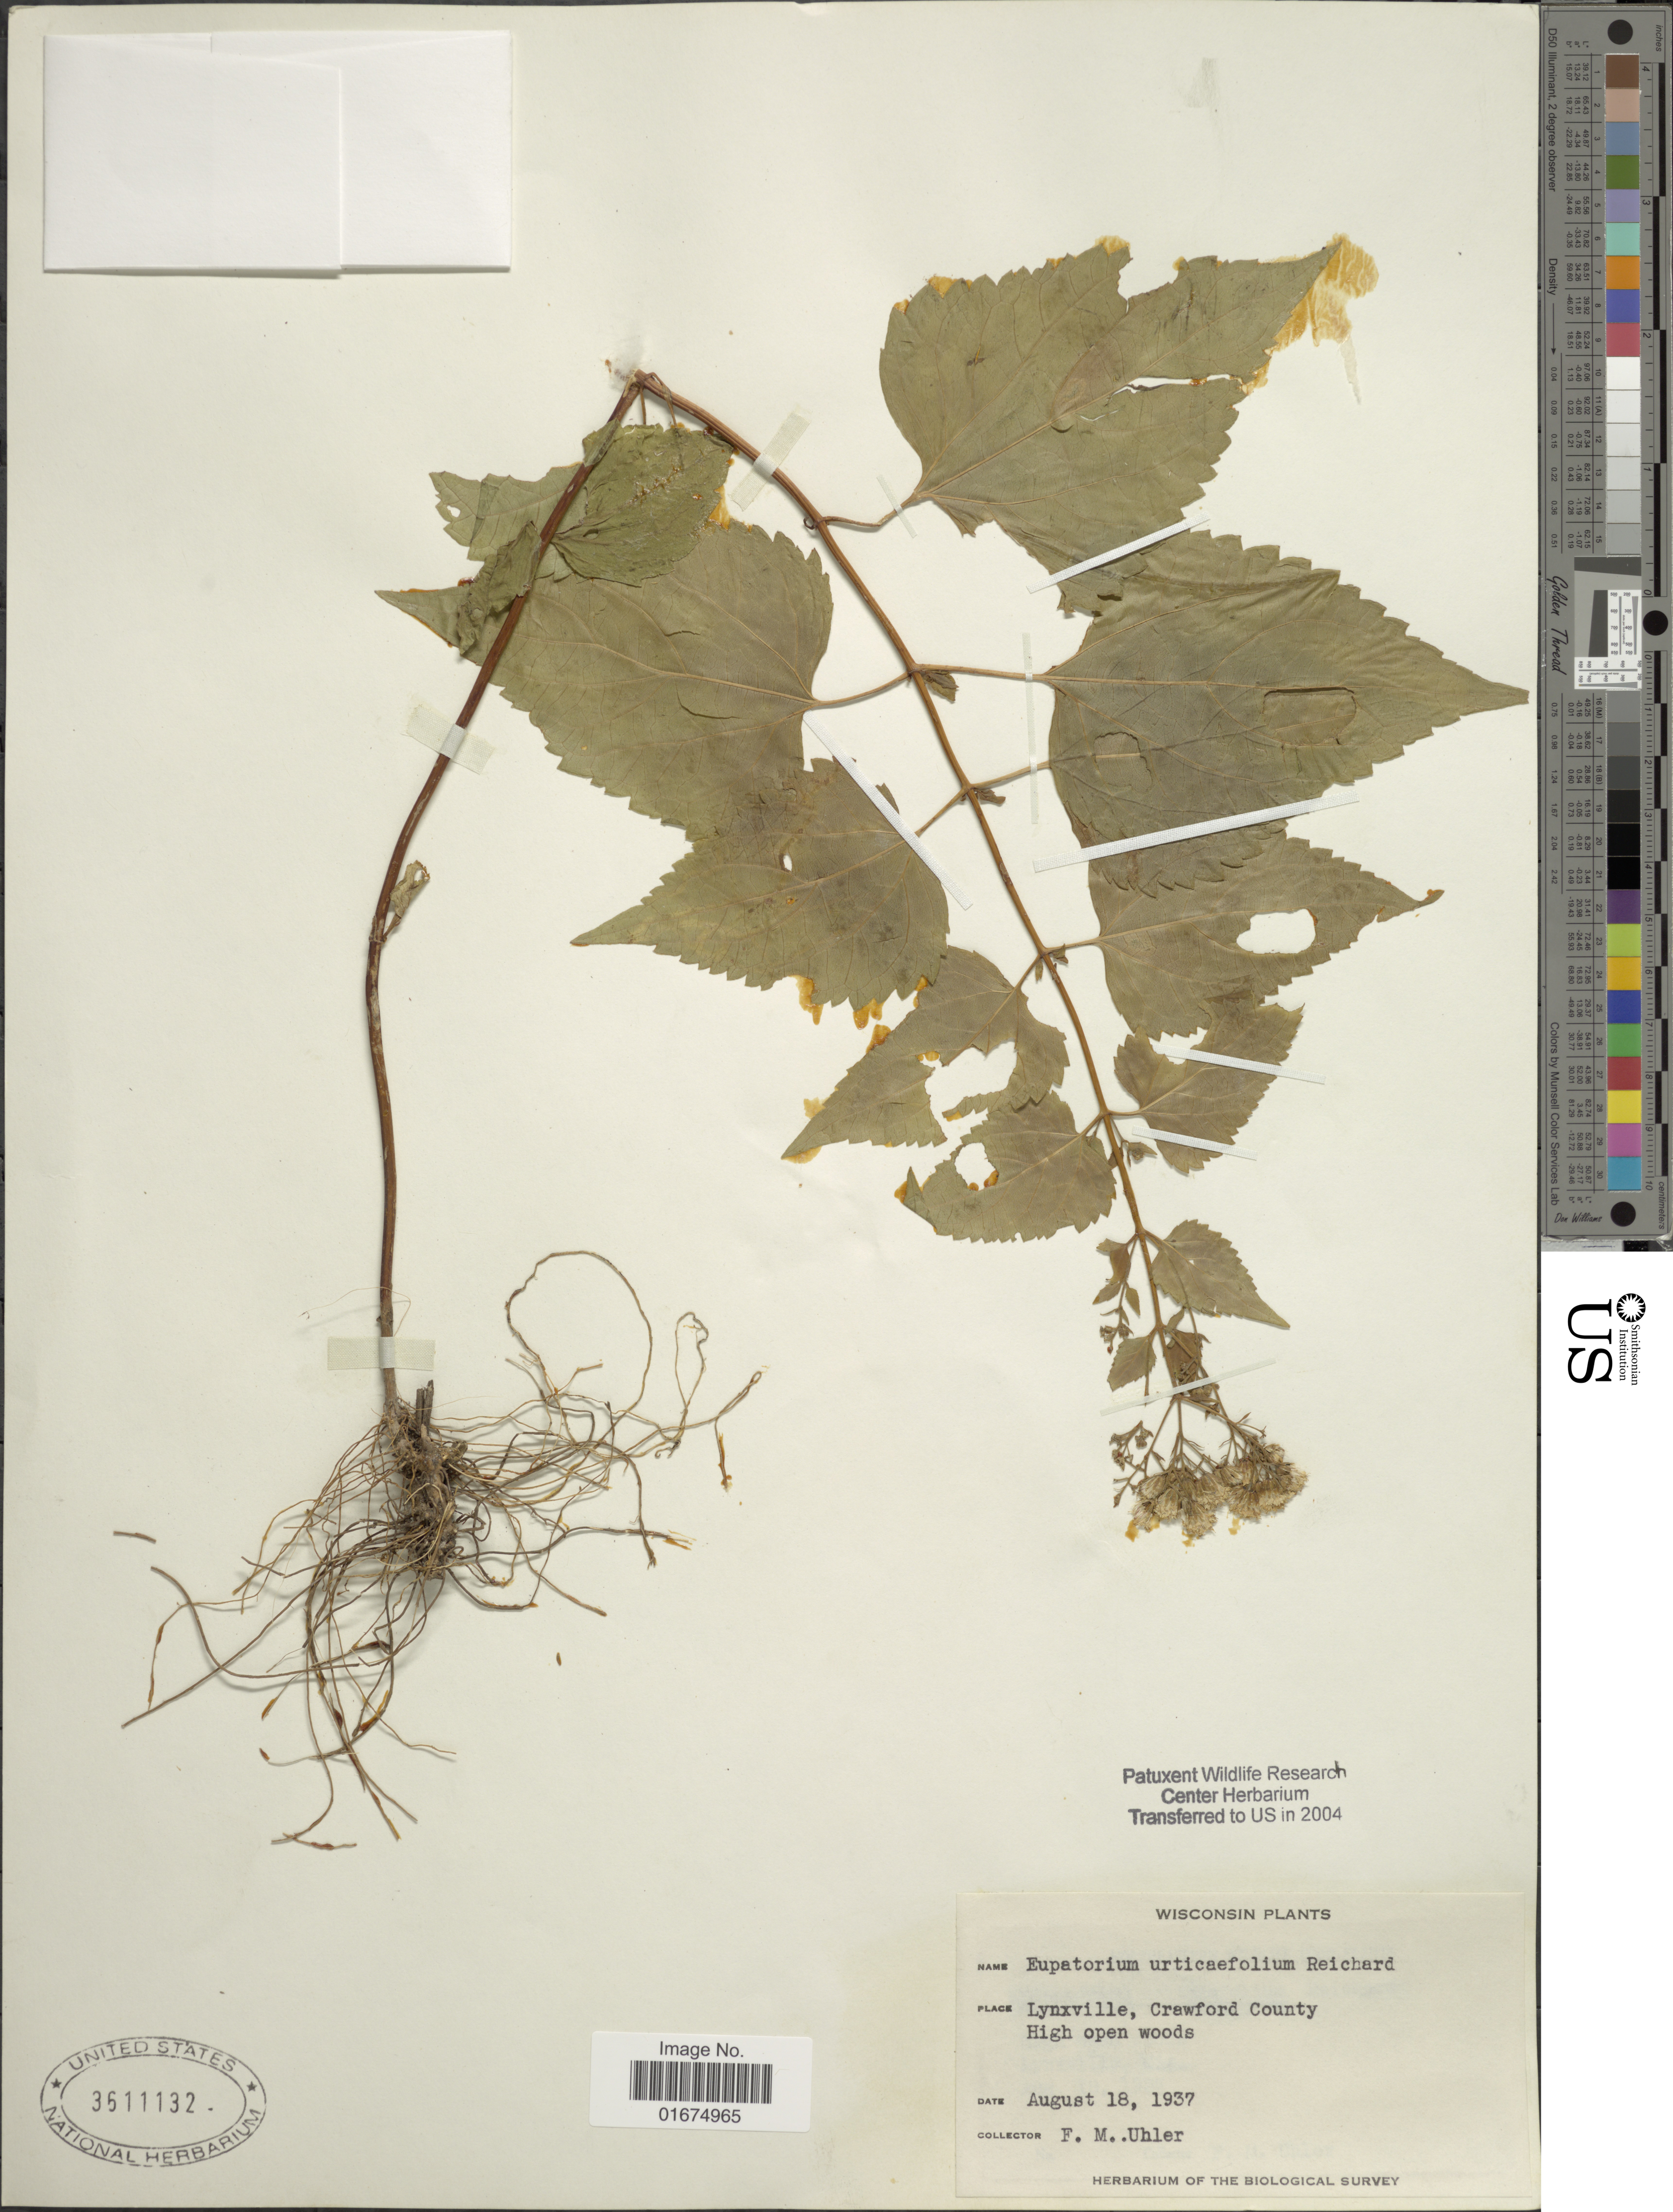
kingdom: Plantae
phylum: Tracheophyta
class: Magnoliopsida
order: Asterales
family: Asteraceae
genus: Ageratina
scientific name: Ageratina altissima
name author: (L.) R.M. King & H. Rob.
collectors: F. M. Uhler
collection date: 1937-08-18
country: United States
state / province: Wisconsin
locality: Lynxville, Crawford County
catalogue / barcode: US 3611132